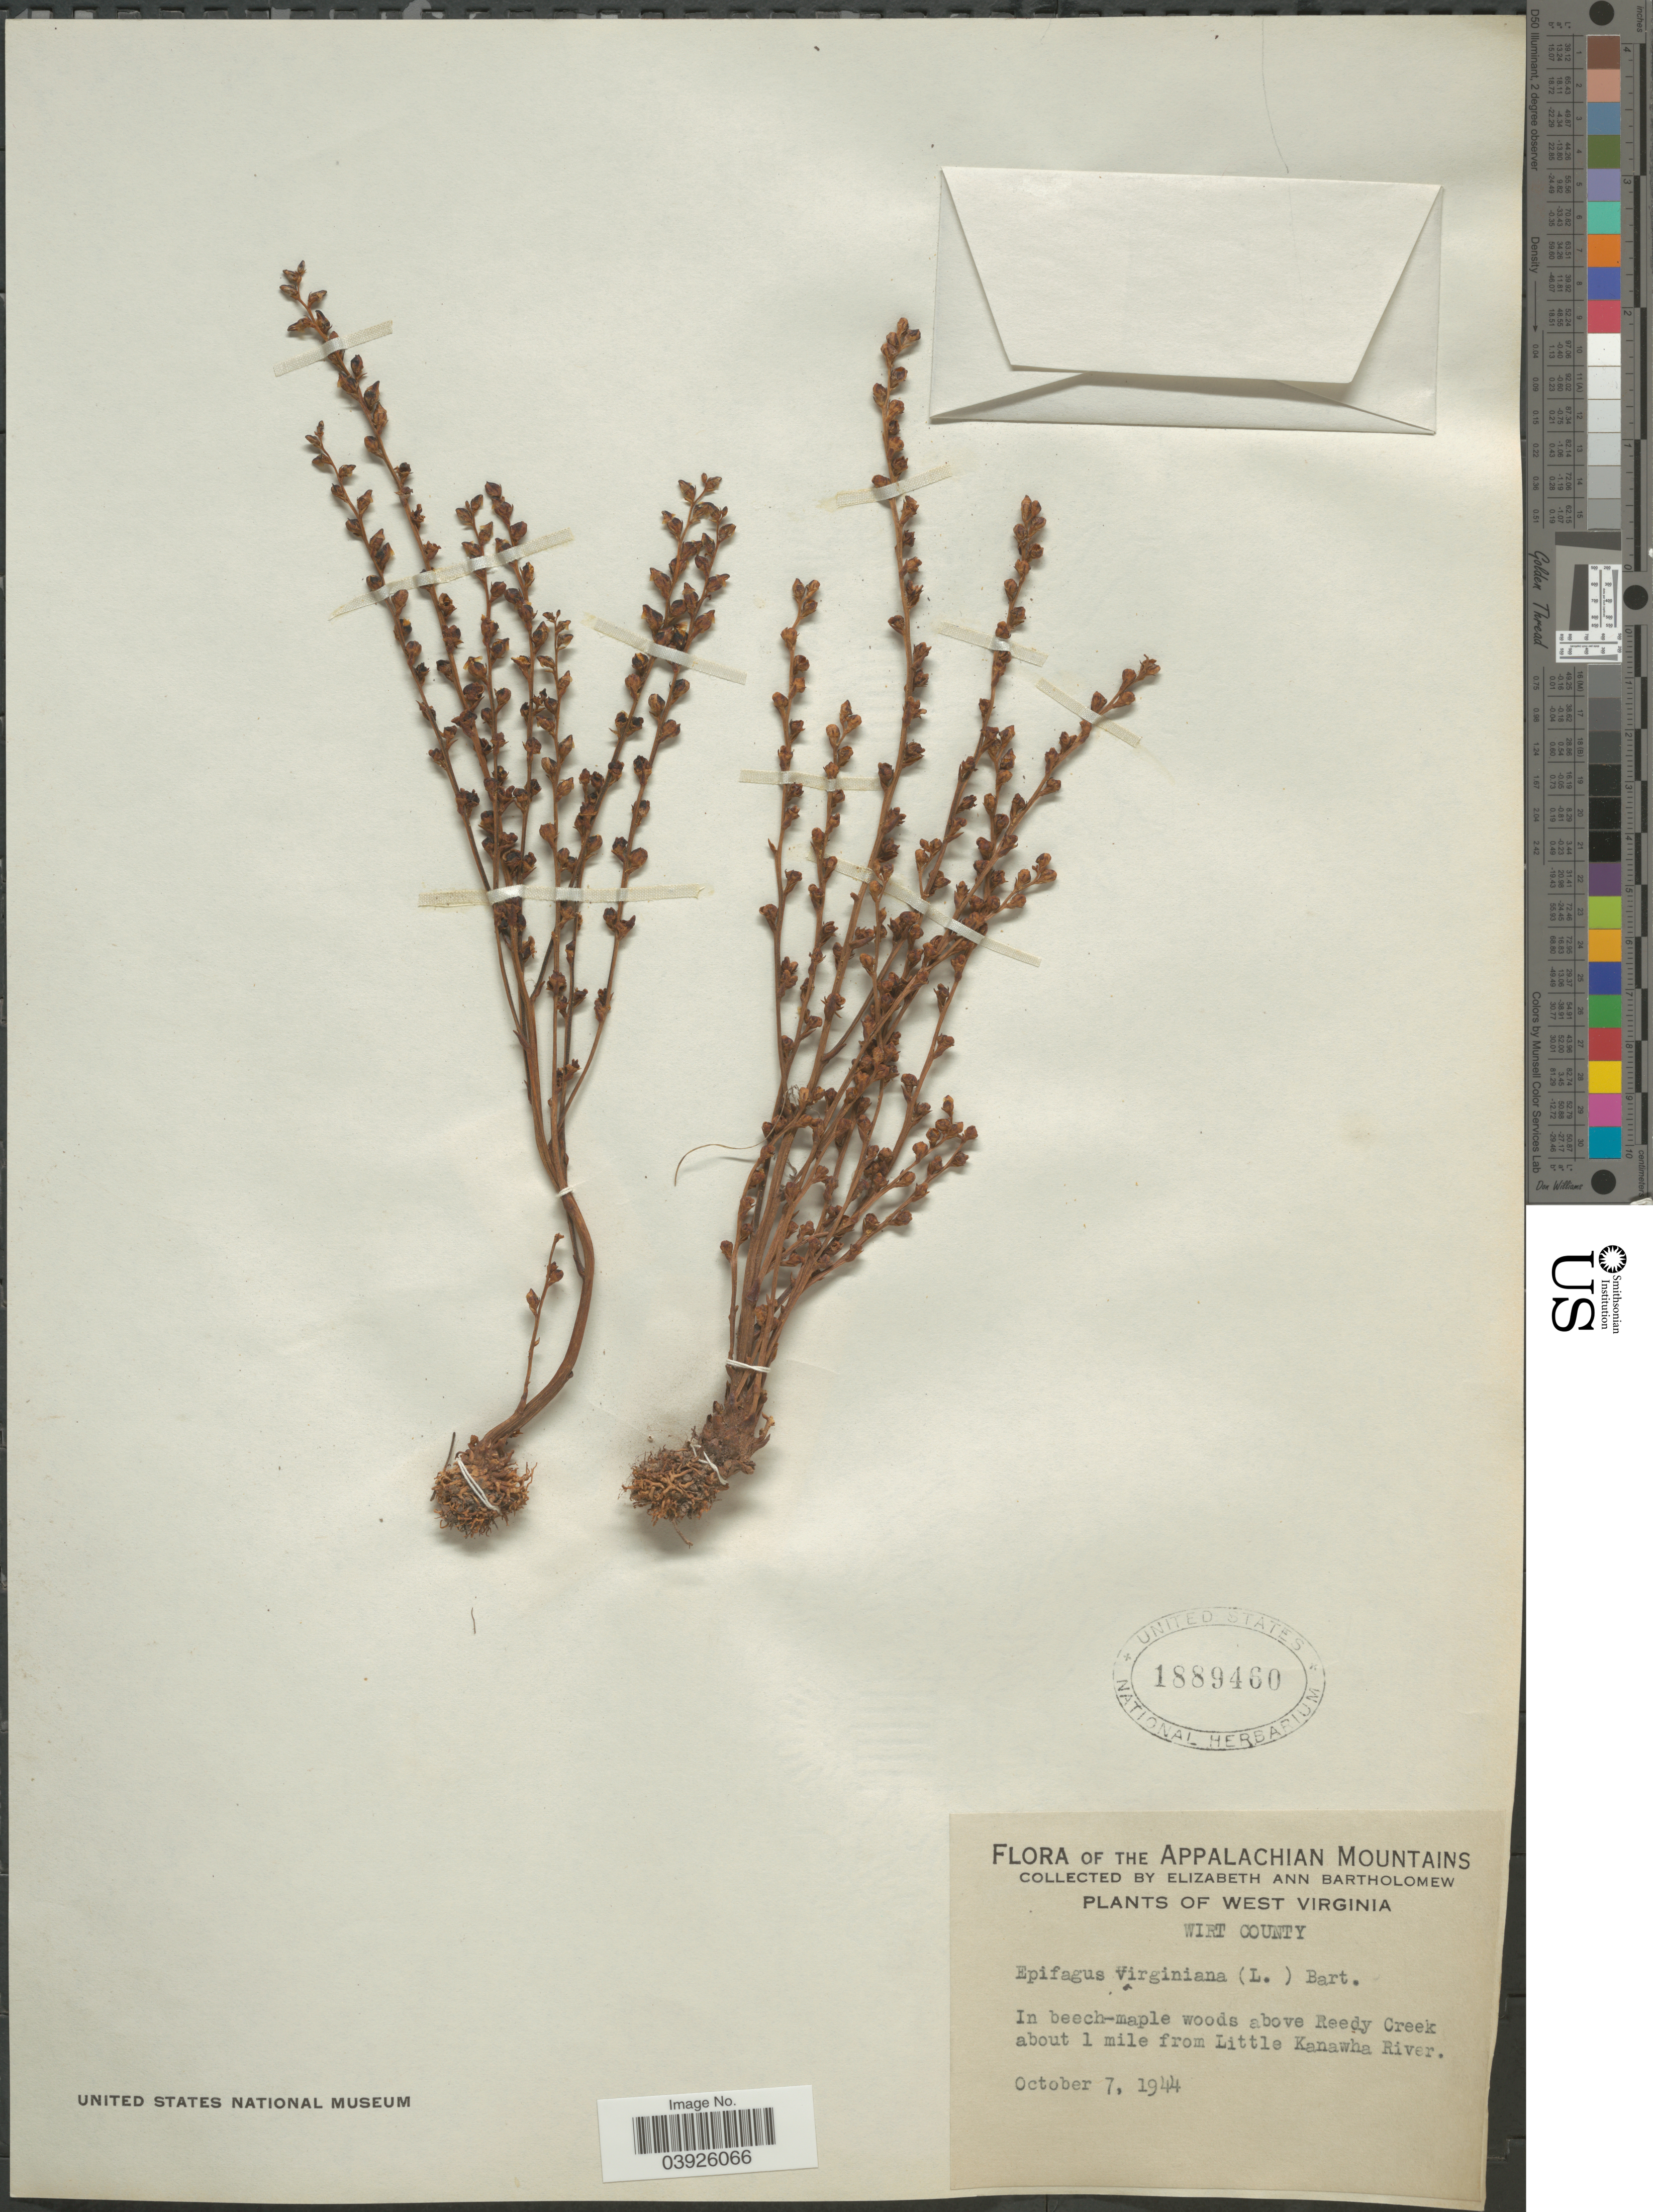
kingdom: Plantae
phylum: Tracheophyta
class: Magnoliopsida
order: Lamiales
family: Orobanchaceae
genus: Epifagus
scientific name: Epifagus virginiana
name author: (L.) W.P.C. Barton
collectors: E. Bartholomew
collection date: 1944-10-07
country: United States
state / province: West Virginia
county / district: Wirt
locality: Appalachian Mountains. Wirt County. In beech-maple woods above Reedy Creek about 1 mile from Little Kanawha River.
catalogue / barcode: US 1889460